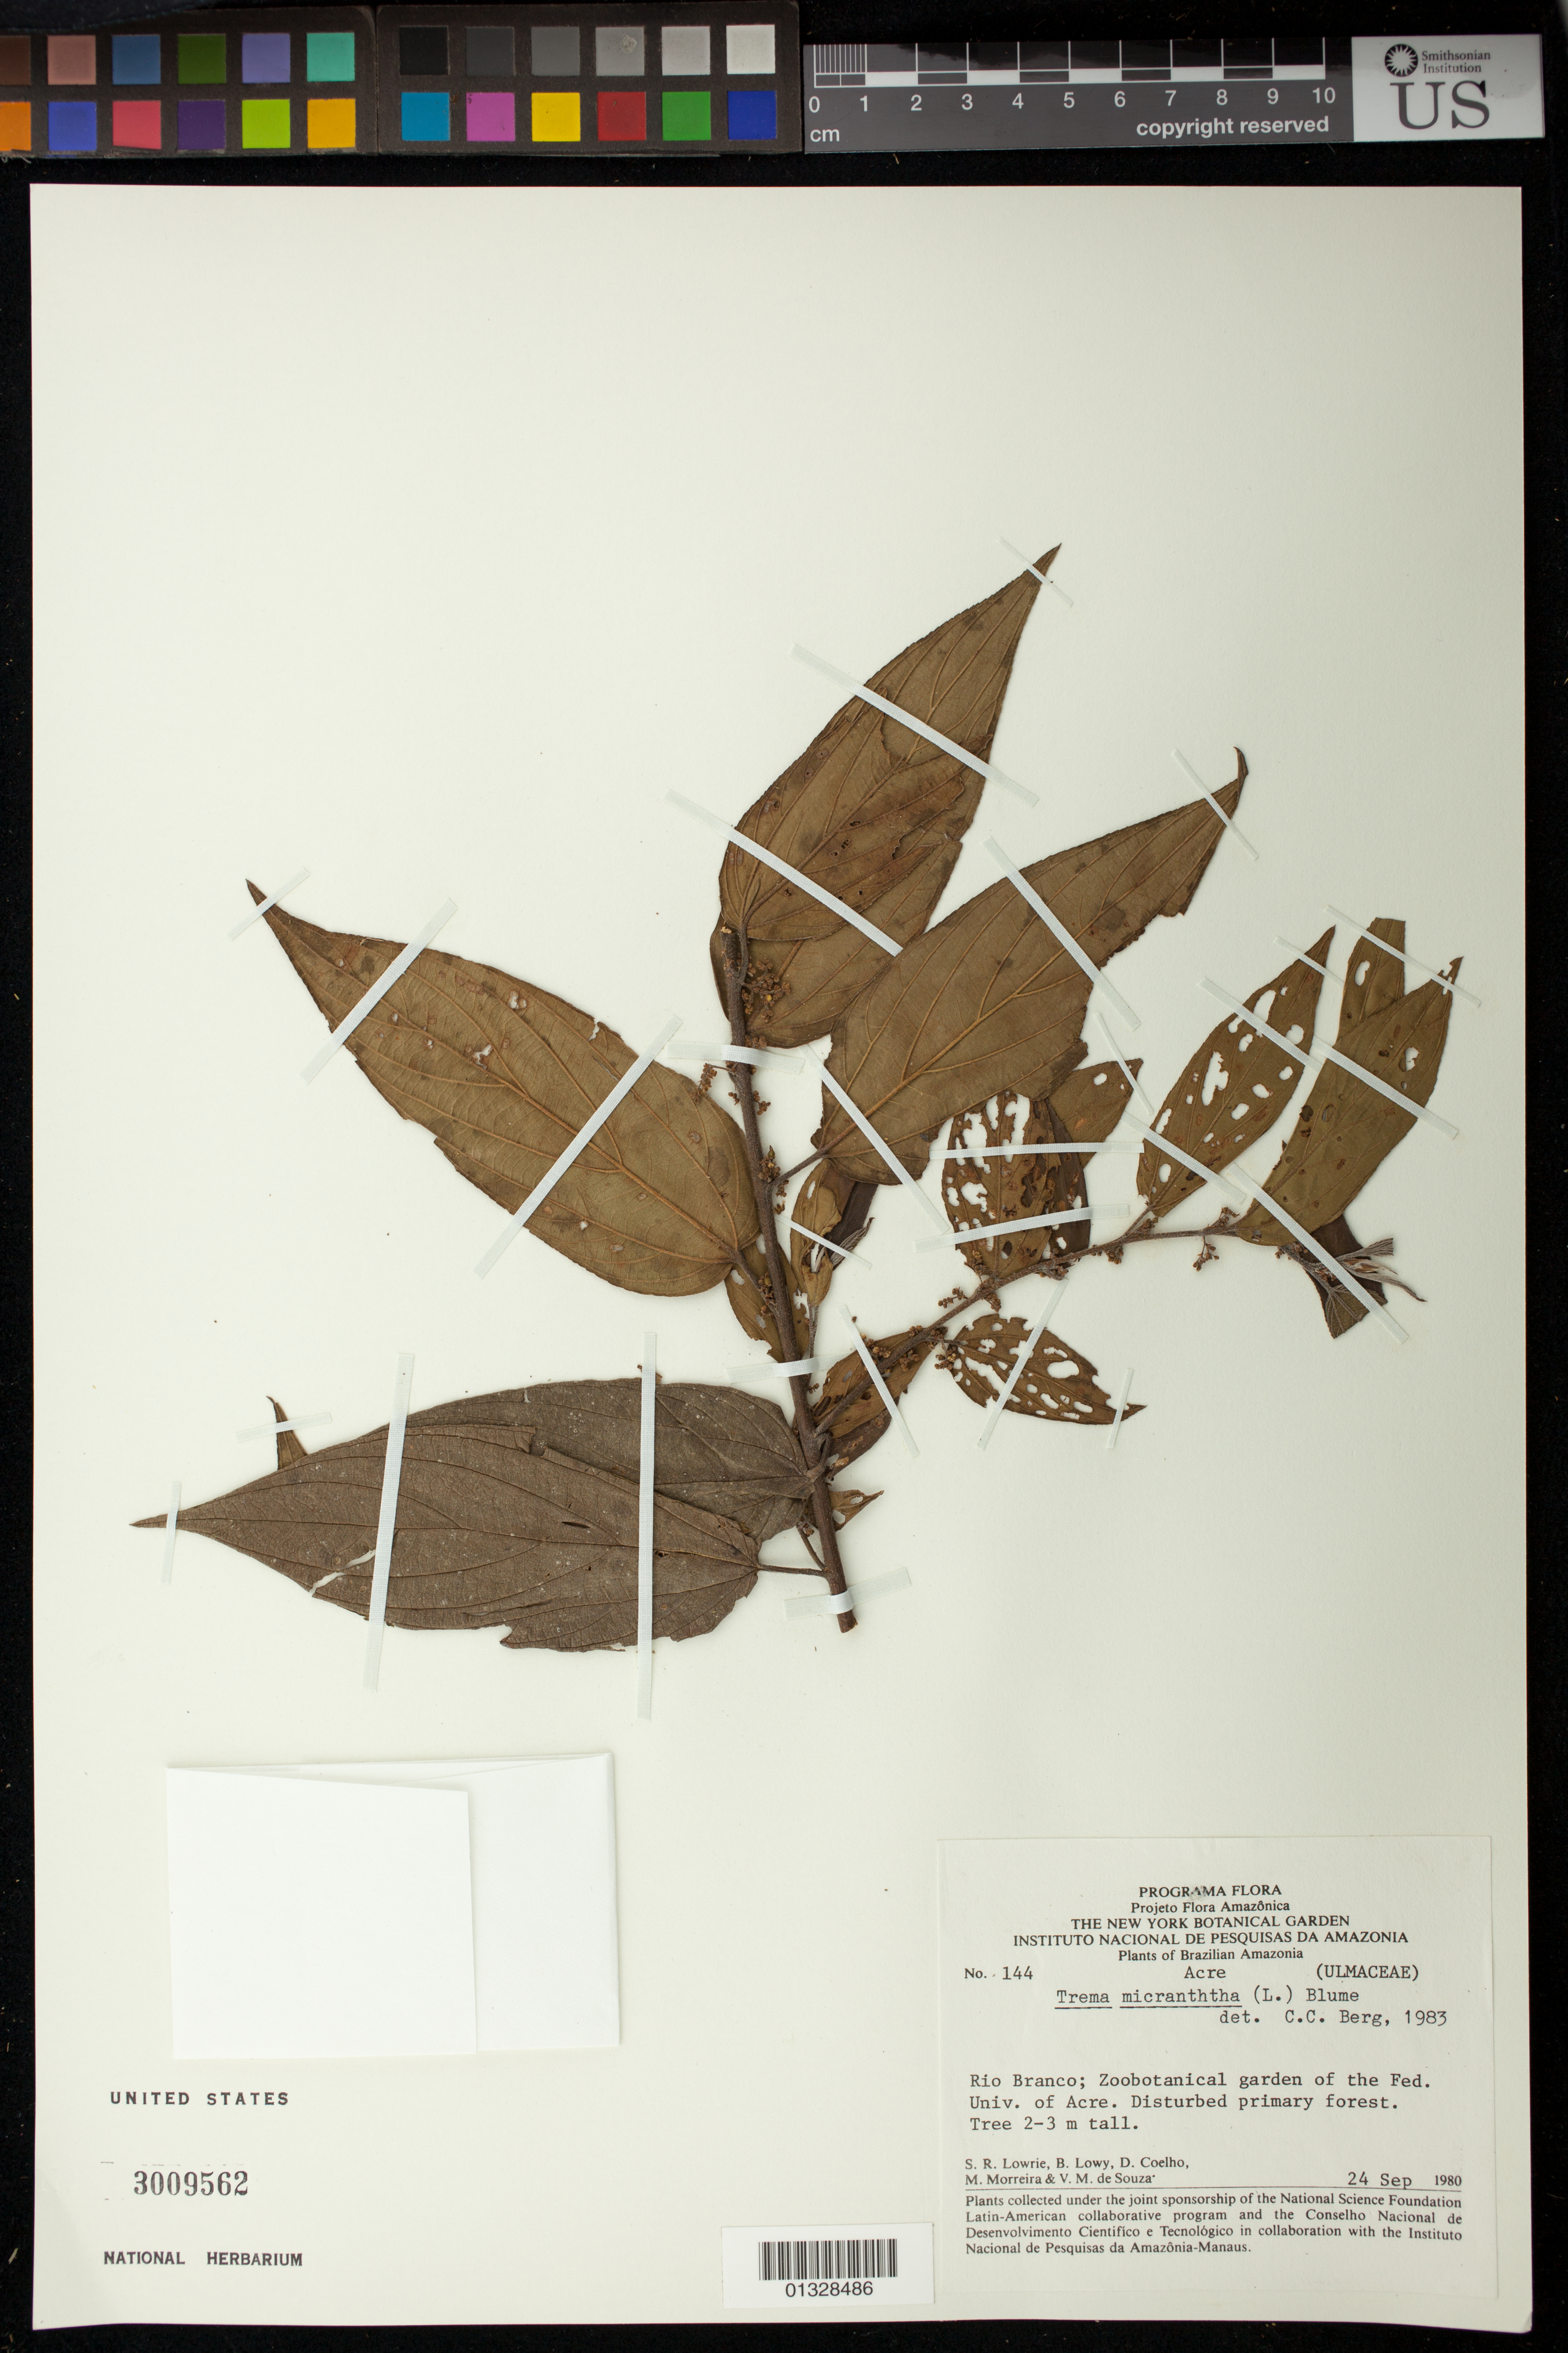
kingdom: Plantae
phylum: Tracheophyta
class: Magnoliopsida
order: Rosales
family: Cannabaceae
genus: Trema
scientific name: Trema micranthum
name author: (L.) Blume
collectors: S. Lowrie, B. Lowy, D. Coelho, M. Moreira & V. M. Souza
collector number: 144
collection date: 1980-09-24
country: Brazil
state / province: Acre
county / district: Rio Branco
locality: Zoobotanical garden of the Fed. Univ. of Acre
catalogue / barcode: US 3009562